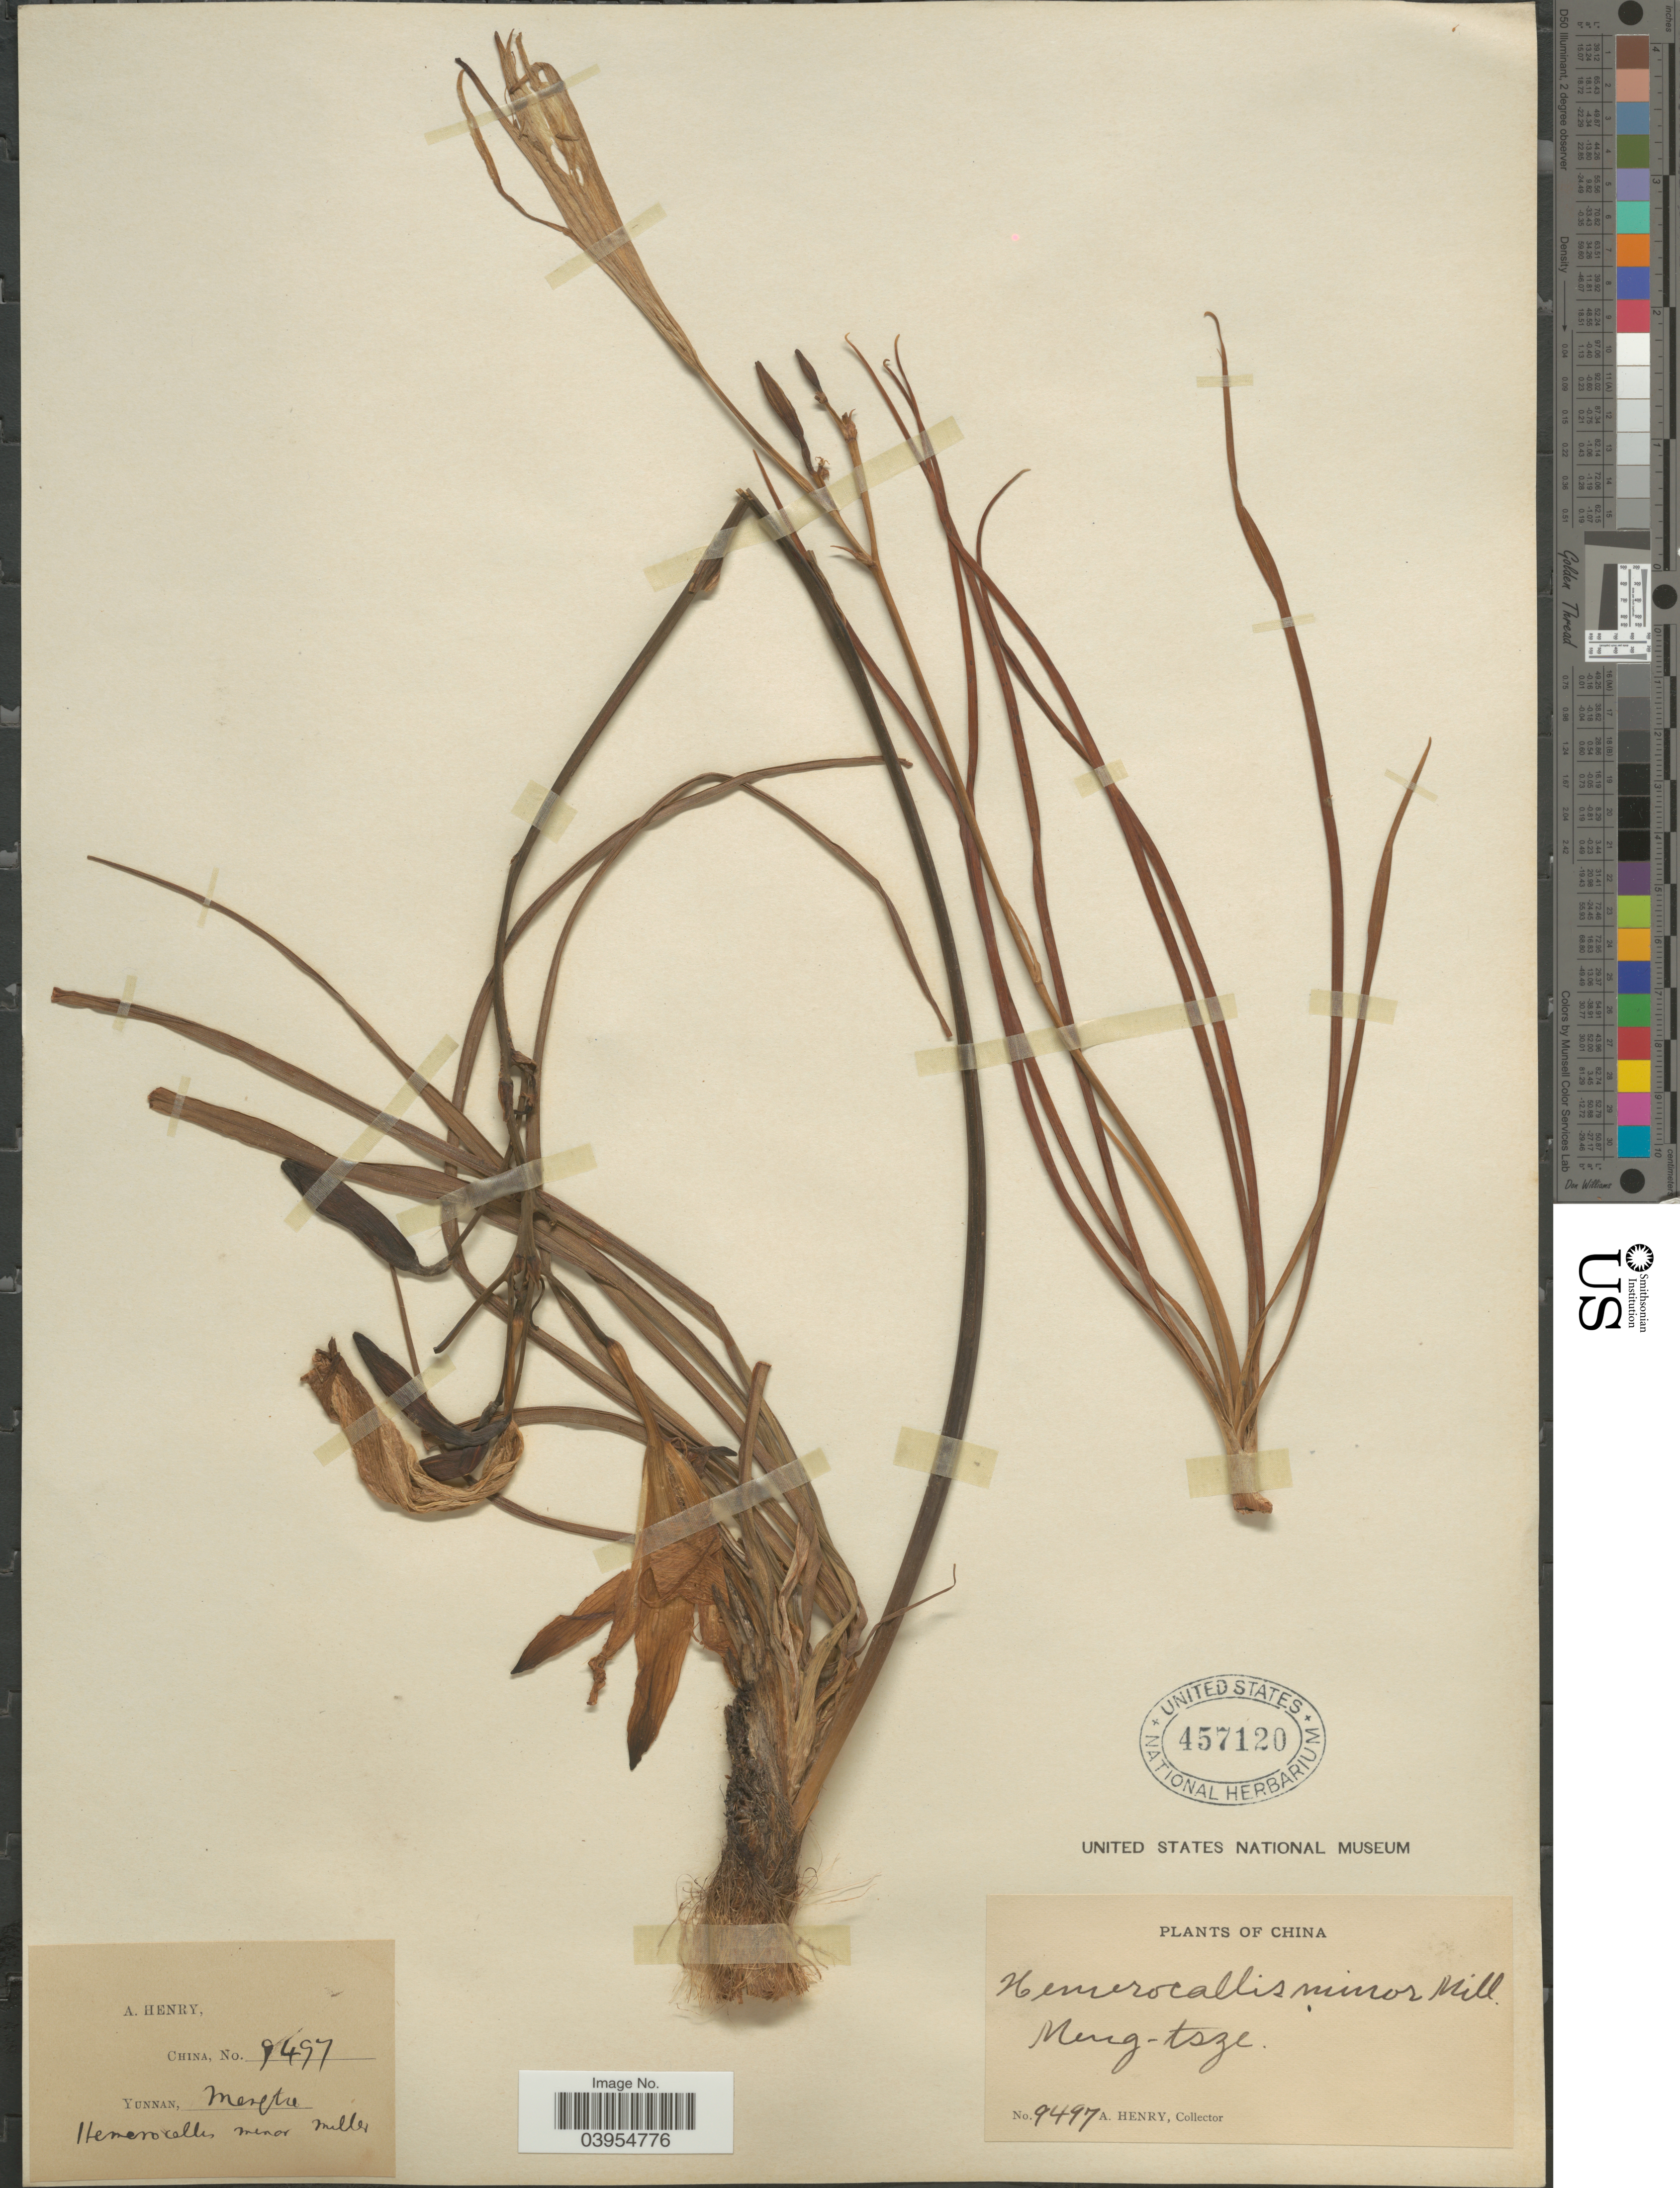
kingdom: Plantae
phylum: Tracheophyta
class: Liliopsida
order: Asparagales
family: Asphodelaceae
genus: Hemerocallis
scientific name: Hemerocallis minor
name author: Mill.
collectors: A. Henry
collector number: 9497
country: China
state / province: Yunnan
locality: Meng-tsze.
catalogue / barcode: US 457120